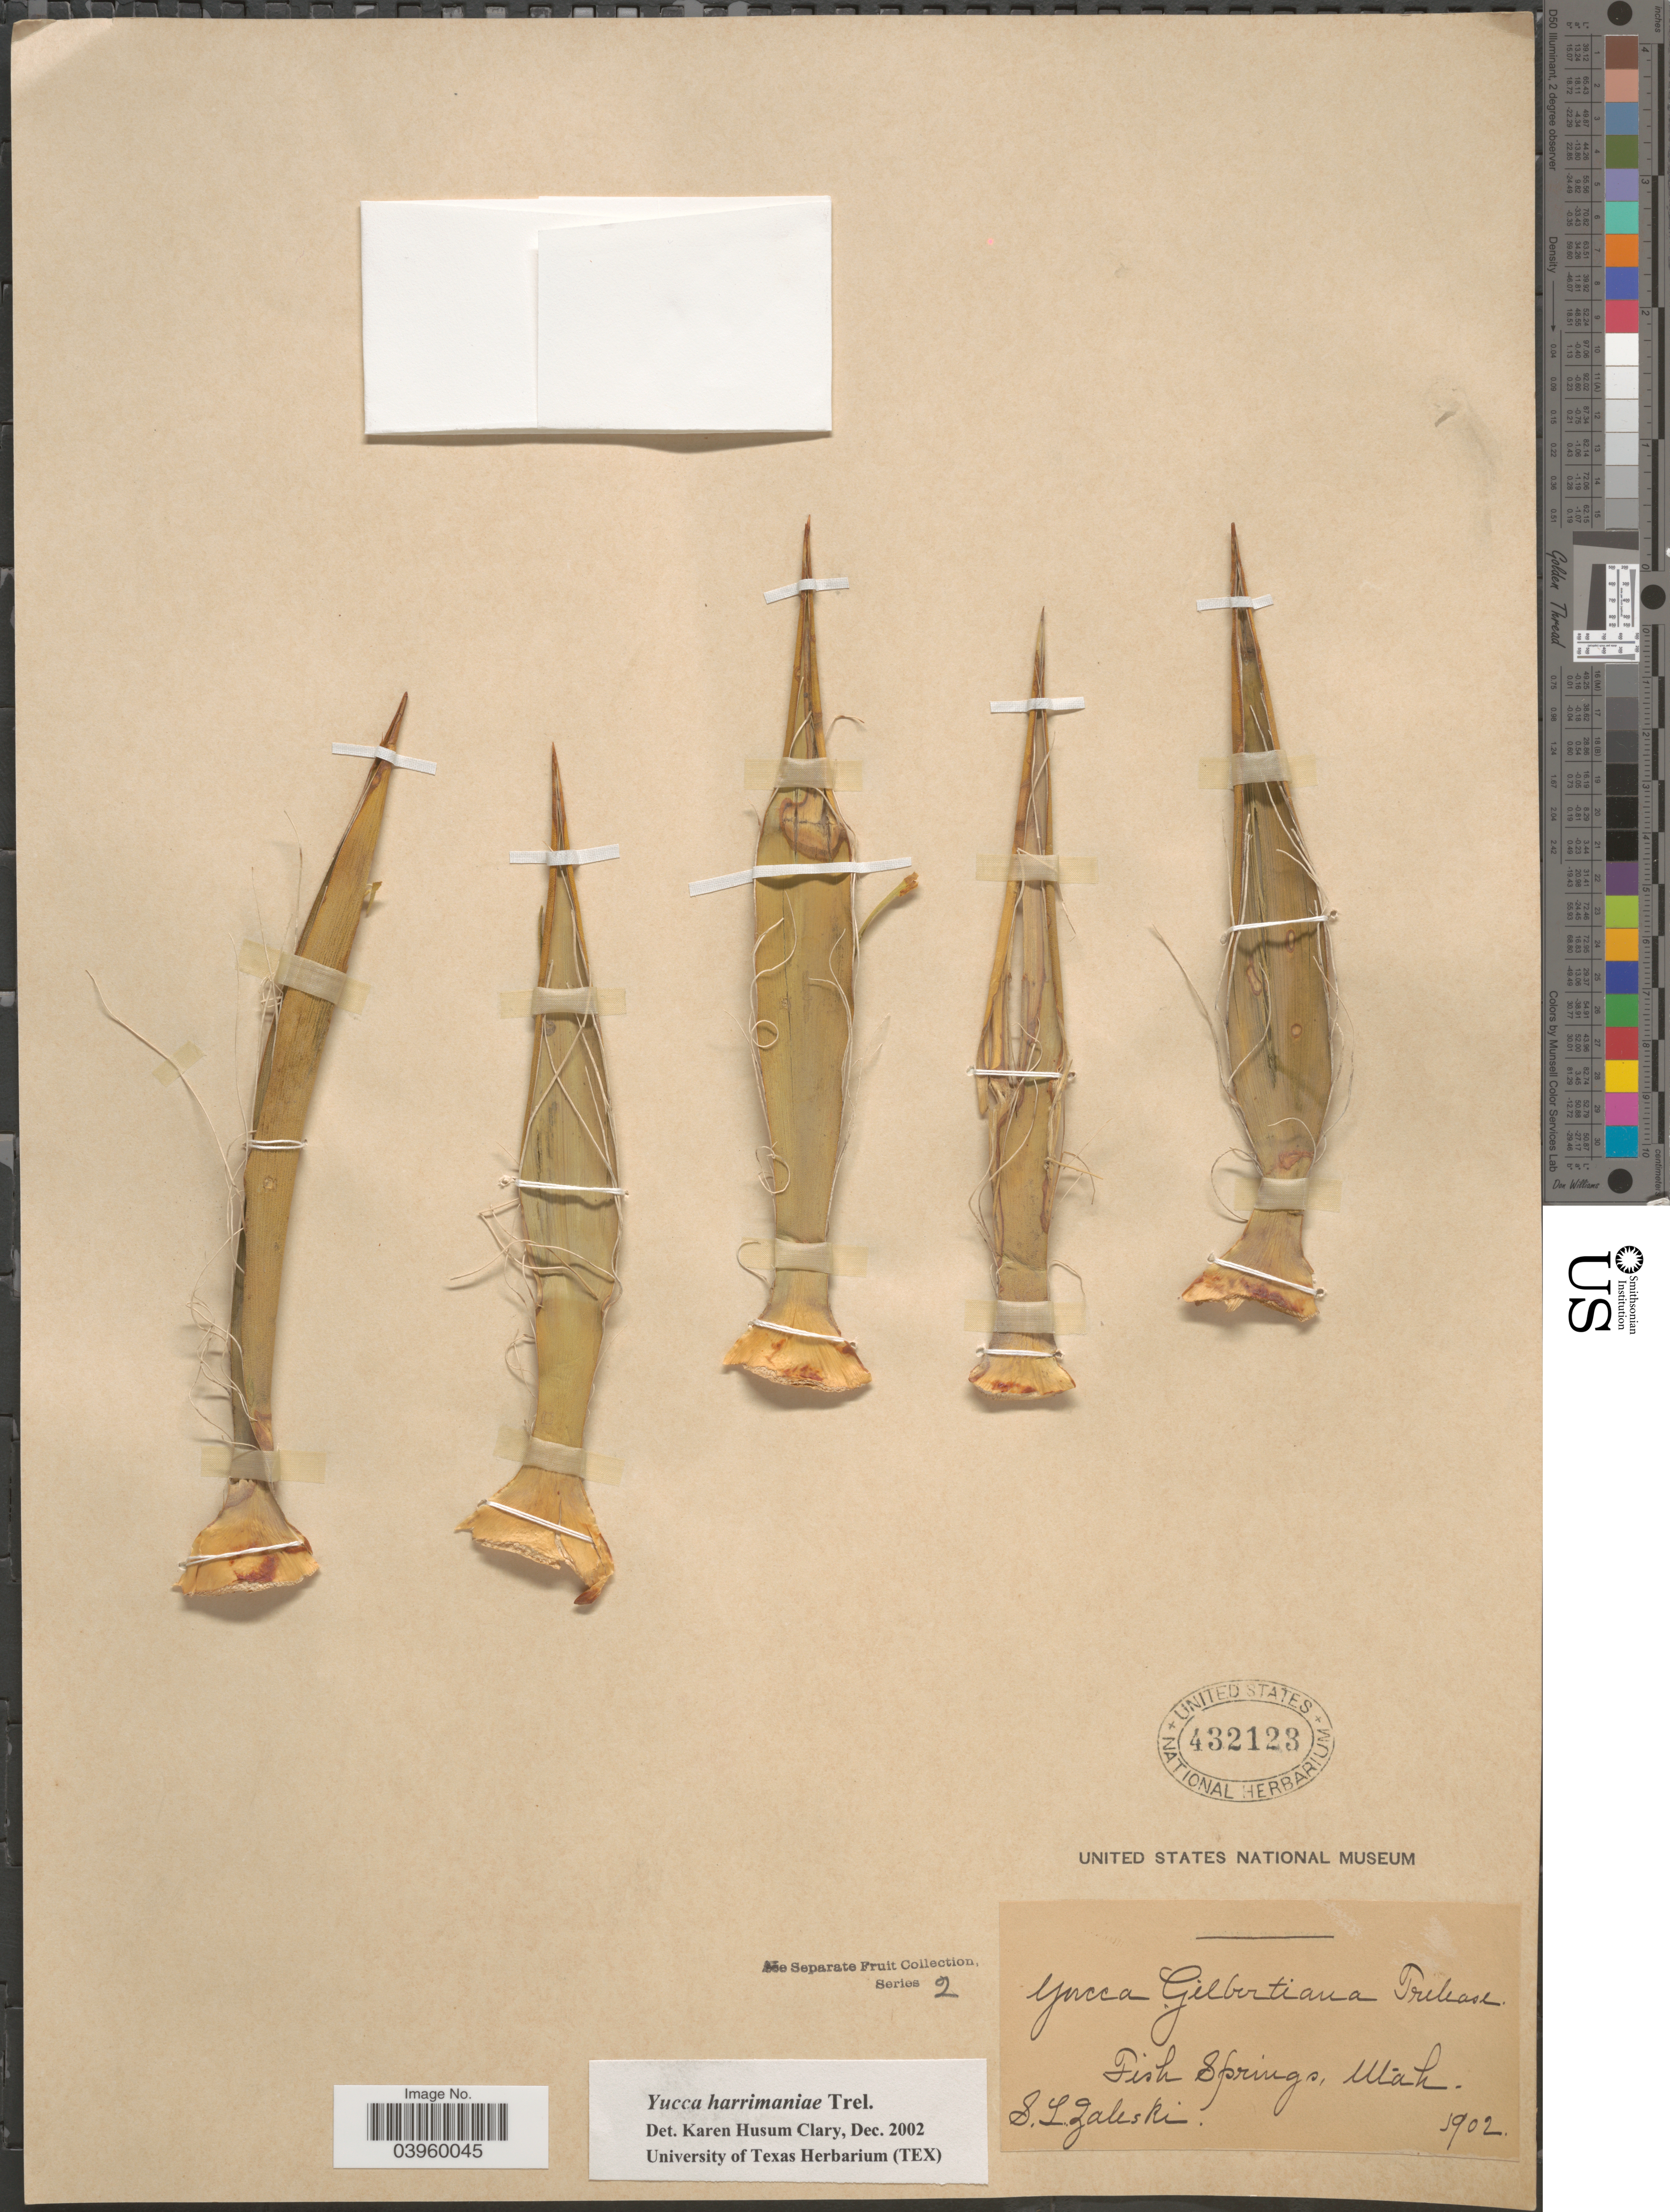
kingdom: Plantae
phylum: Tracheophyta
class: Liliopsida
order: Asparagales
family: Asparagaceae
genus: Yucca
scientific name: Yucca harrimaniae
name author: Trel.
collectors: S. Zaleski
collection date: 1902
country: United States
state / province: Utah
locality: Fish Springs.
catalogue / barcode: US 432123